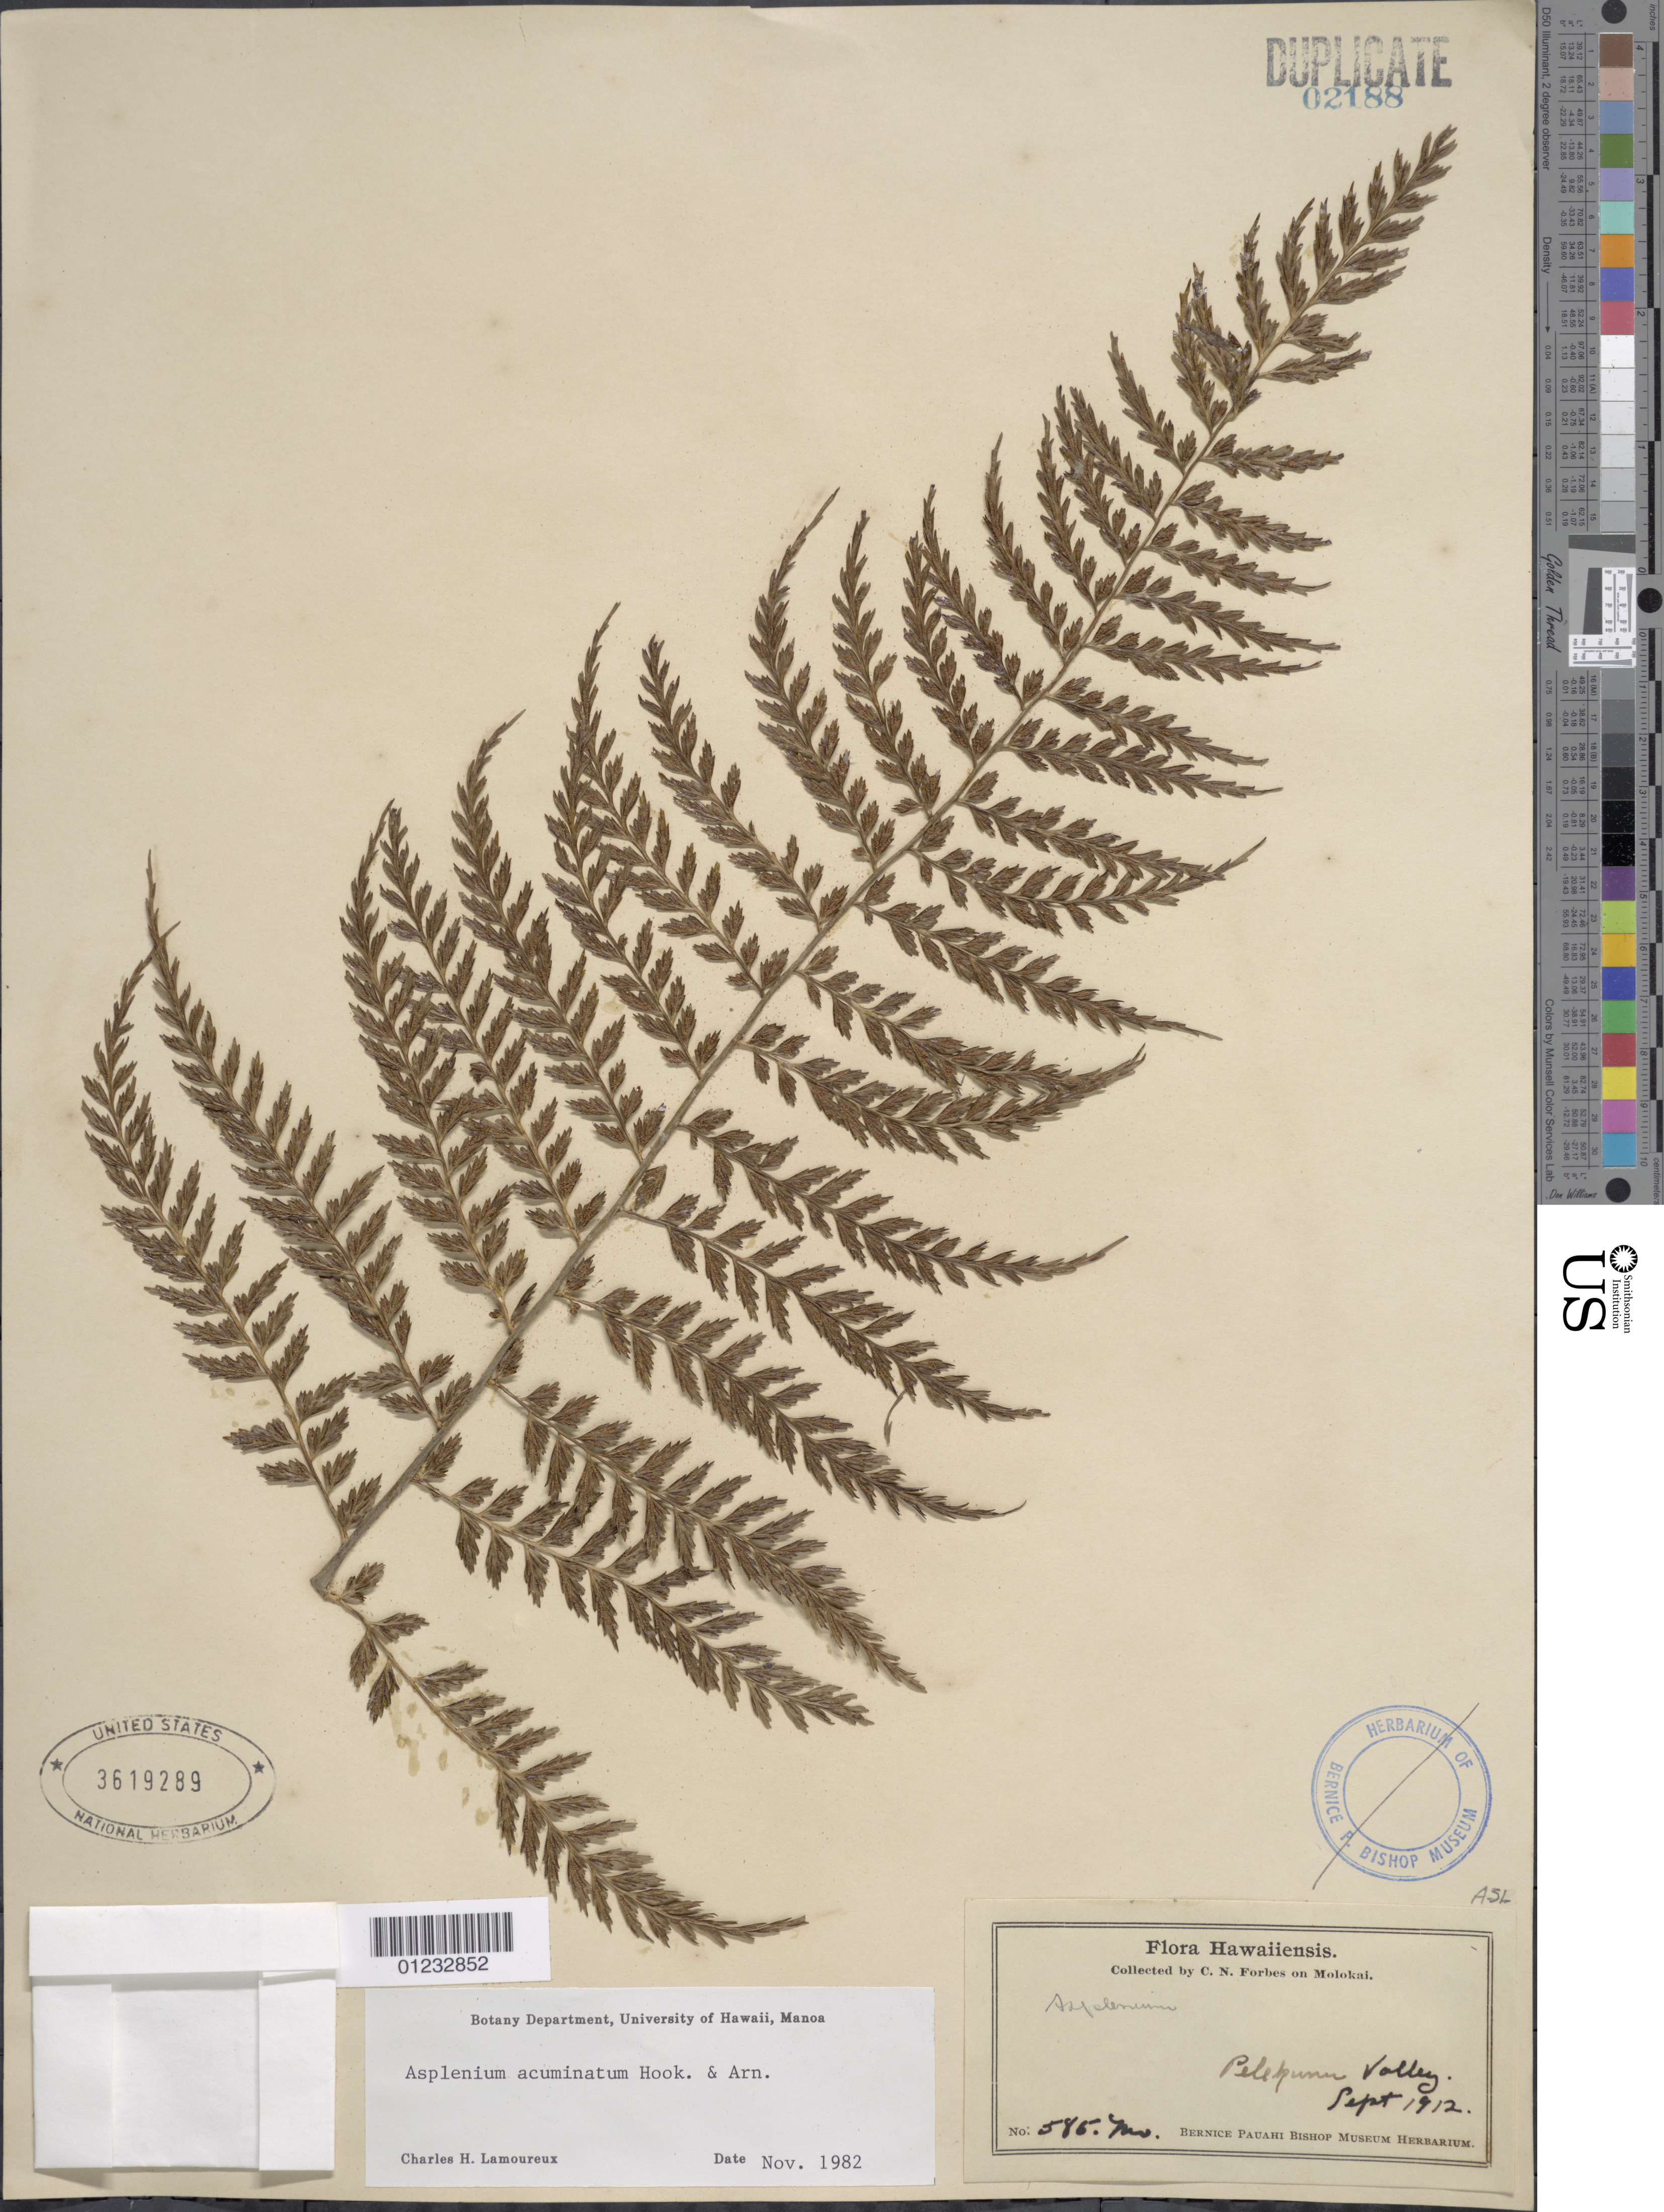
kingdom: Plantae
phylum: Tracheophyta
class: Polypodiopsida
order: Polypodiales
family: Aspleniaceae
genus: Asplenium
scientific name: Asplenium acuminatum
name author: Hook. & Arn.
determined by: Lamoureux, C. H.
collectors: C. N. Forbes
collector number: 585.Mo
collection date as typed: Sep 1912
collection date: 1912-09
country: United States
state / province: Hawaii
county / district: Maui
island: Moloka'i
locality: Pelekunu Valley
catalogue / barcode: US 3619289